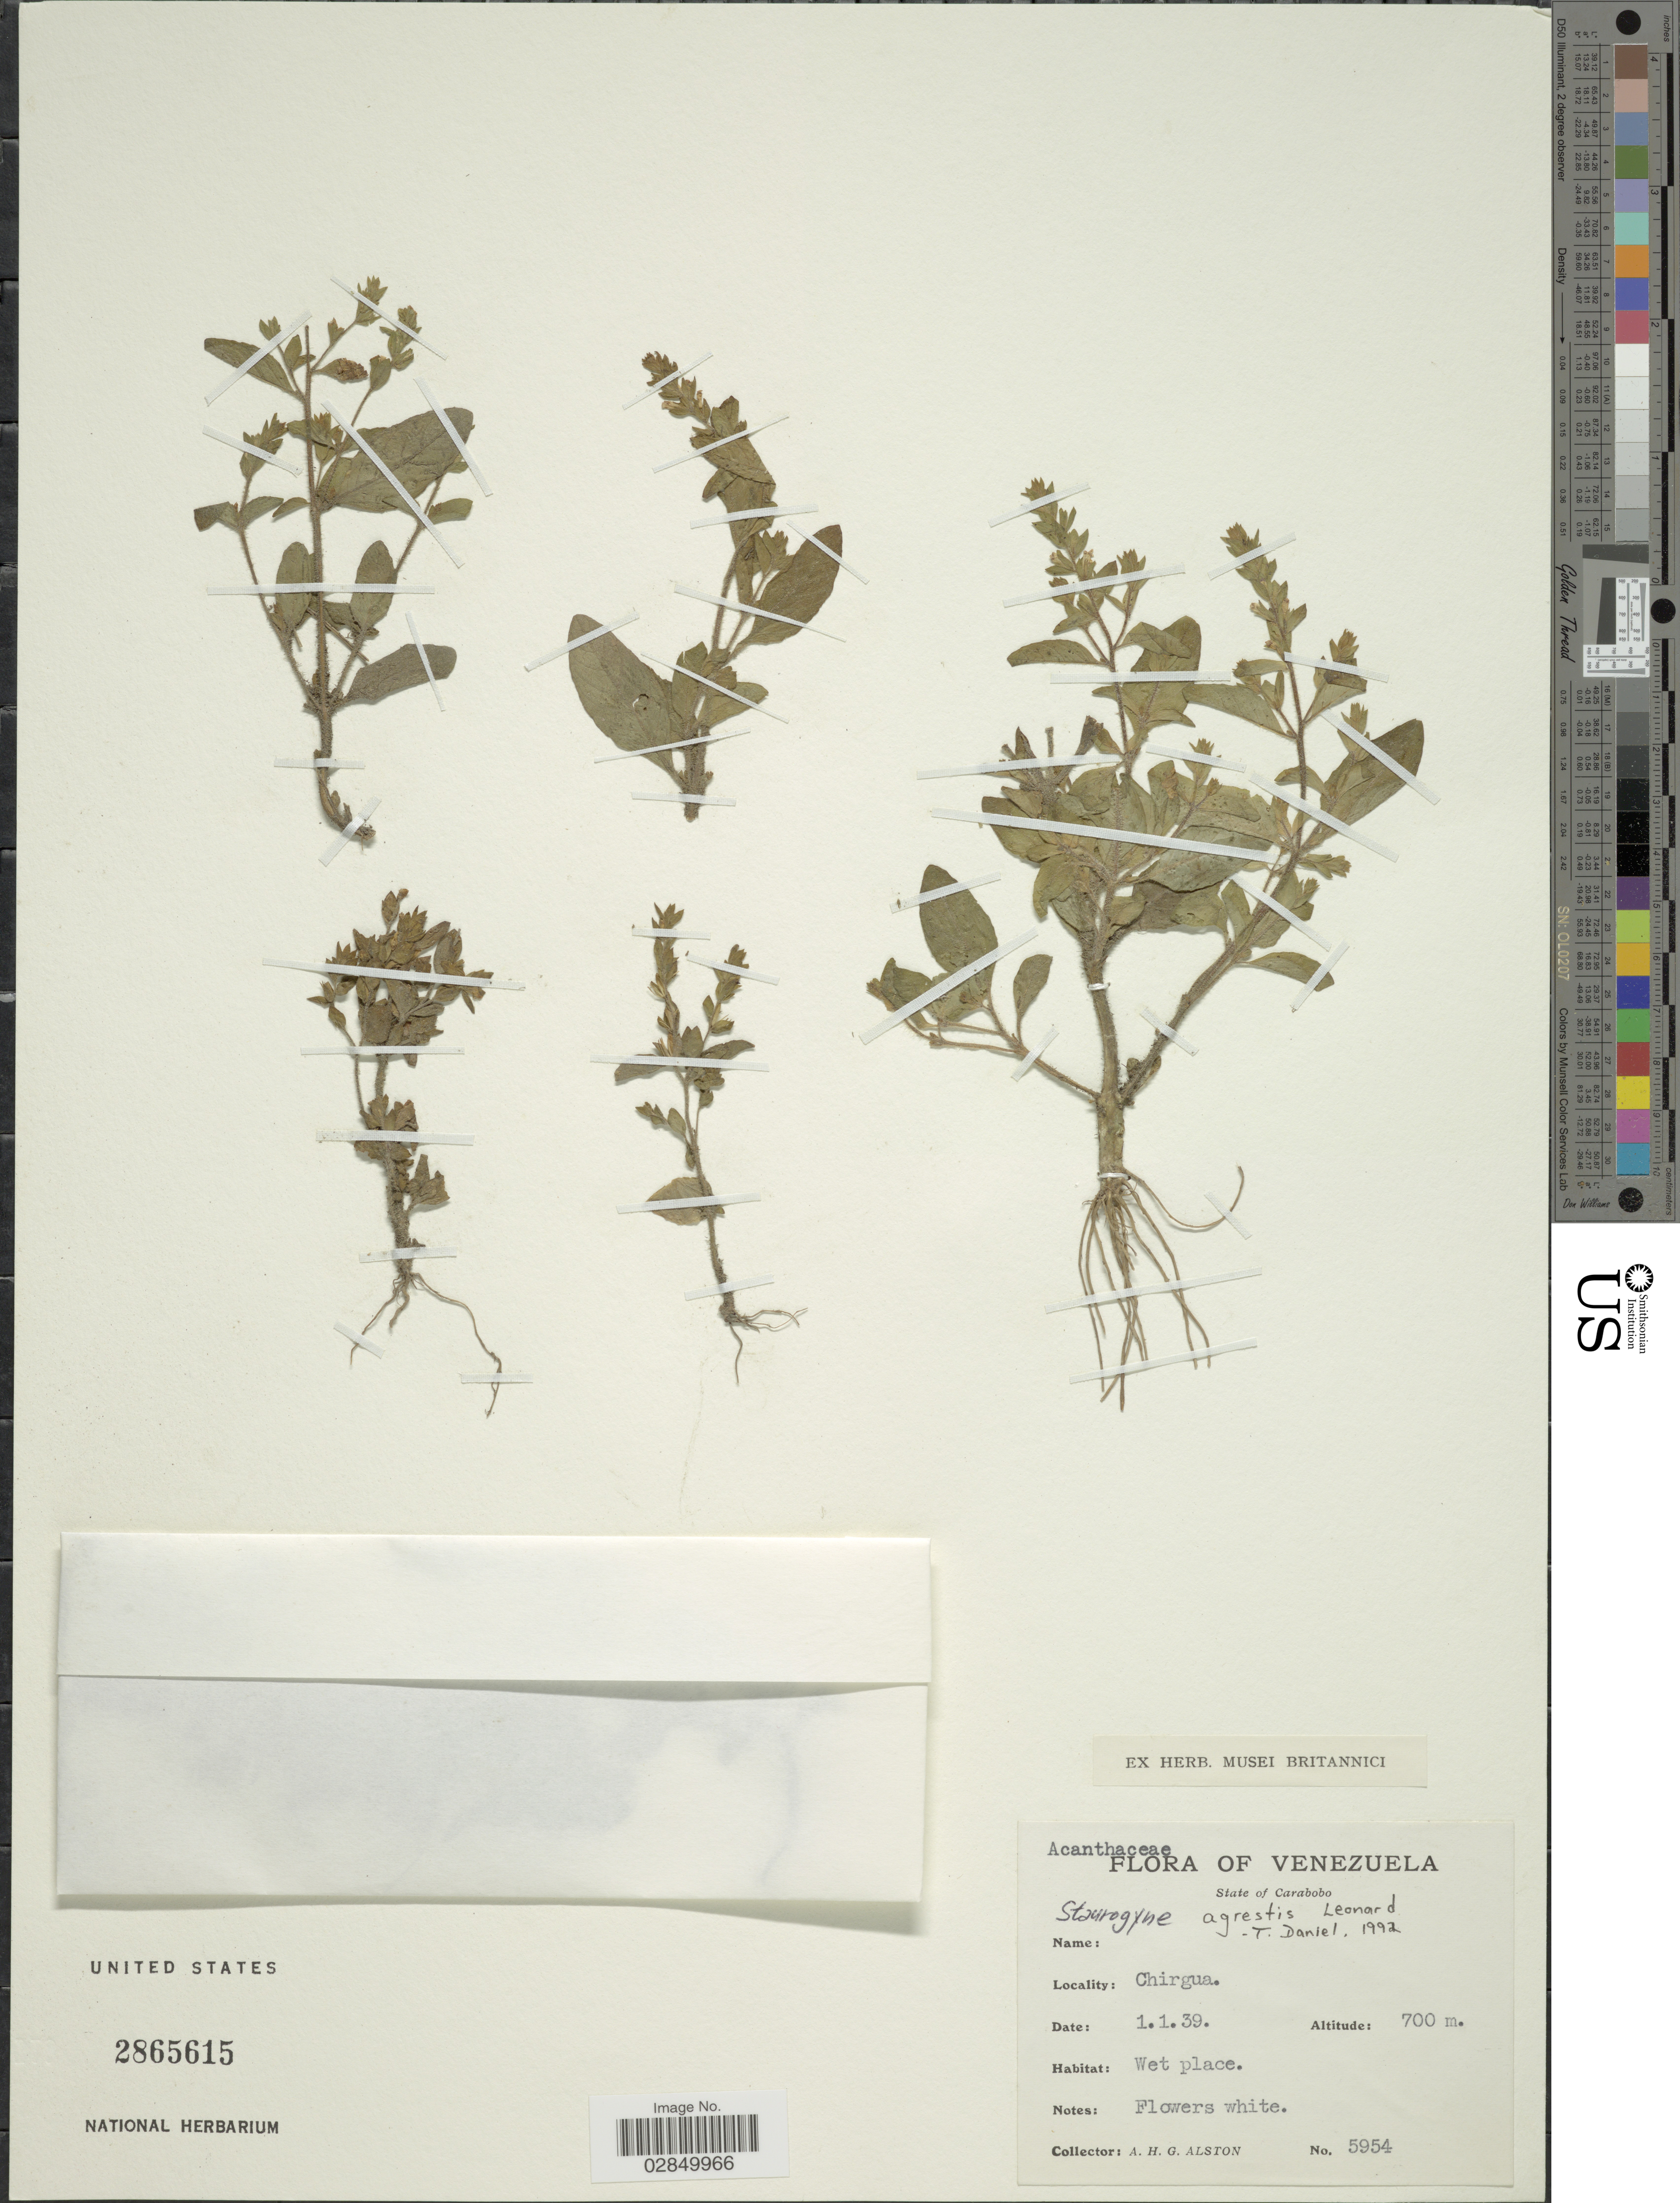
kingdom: Plantae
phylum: Tracheophyta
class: Magnoliopsida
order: Lamiales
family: Acanthaceae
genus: Staurogyne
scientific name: Staurogyne agrestis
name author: Leonard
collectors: A. H. Alston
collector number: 5954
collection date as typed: Transcribed d/m/y: 1/1/39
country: Venezuela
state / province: Carabobo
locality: Chirgua.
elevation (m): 700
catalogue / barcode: US 2865615